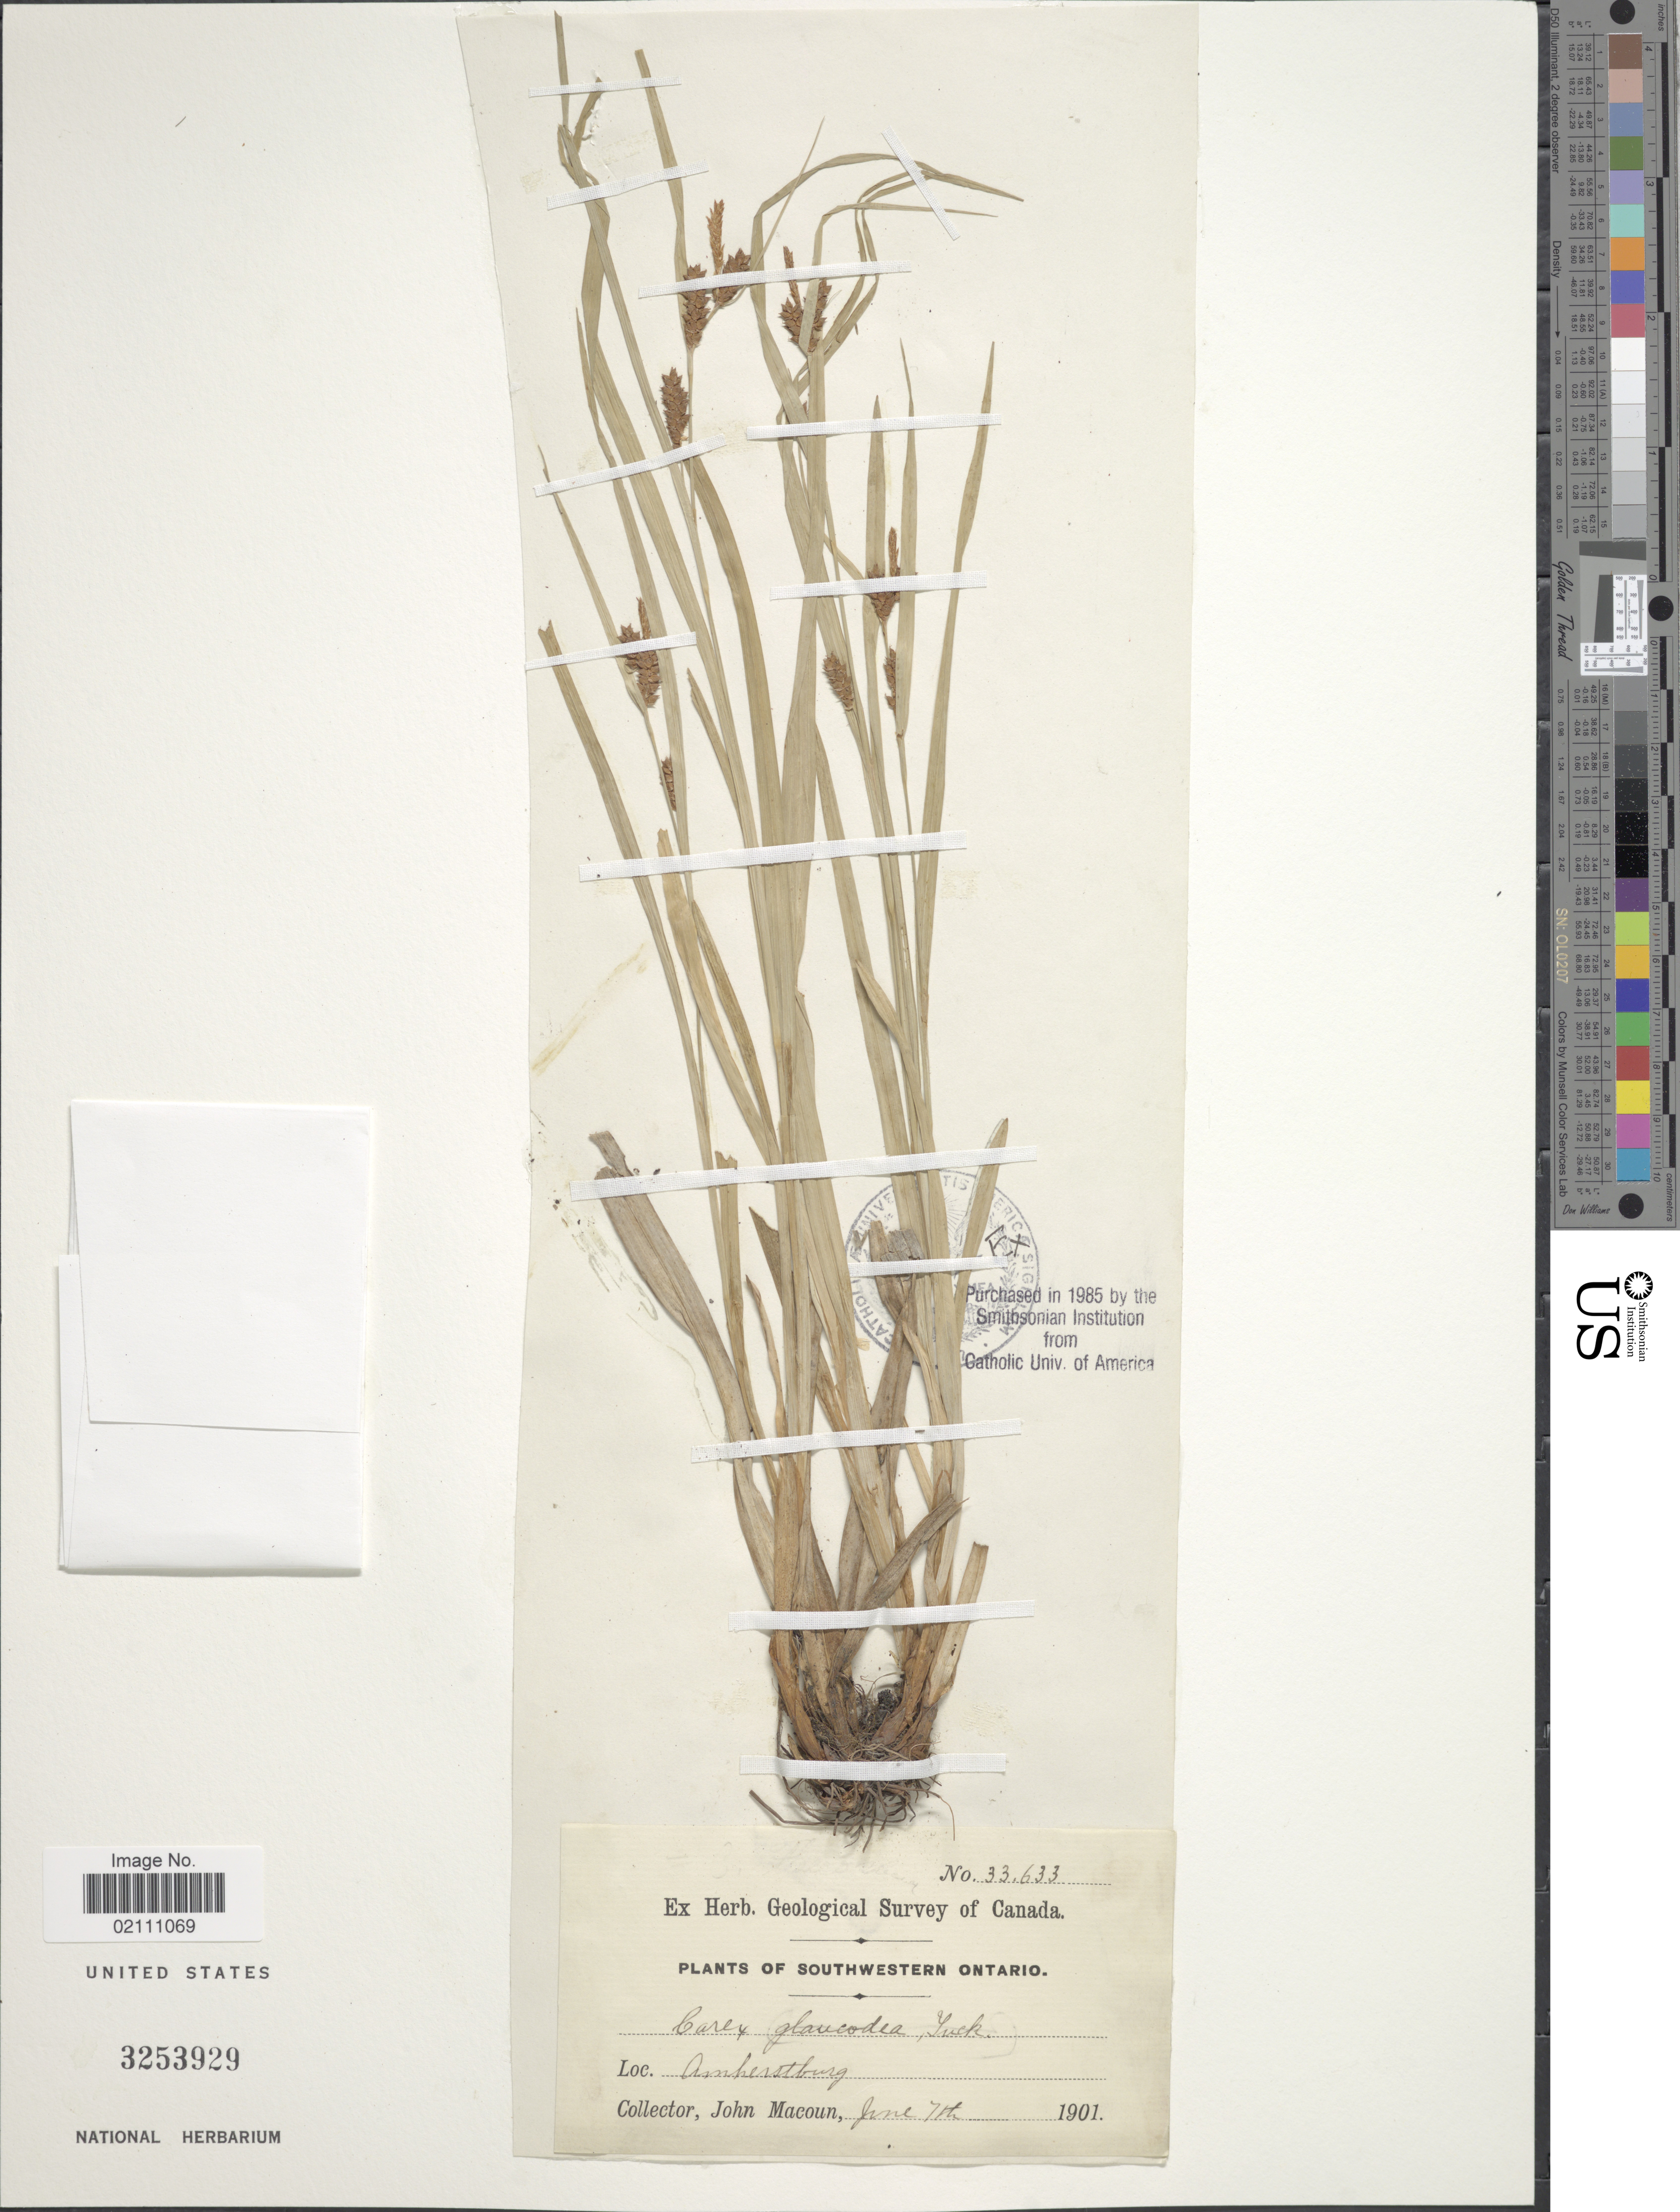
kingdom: Plantae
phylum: Tracheophyta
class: Liliopsida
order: Poales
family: Cyperaceae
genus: Carex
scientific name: Carex glaucodea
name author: Tuck. ex Olney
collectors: J. Macoun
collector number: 33633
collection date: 1901-06-07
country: Canada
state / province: Ontario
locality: Southwestern Ontario, Amhrstburg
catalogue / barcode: US 3253929